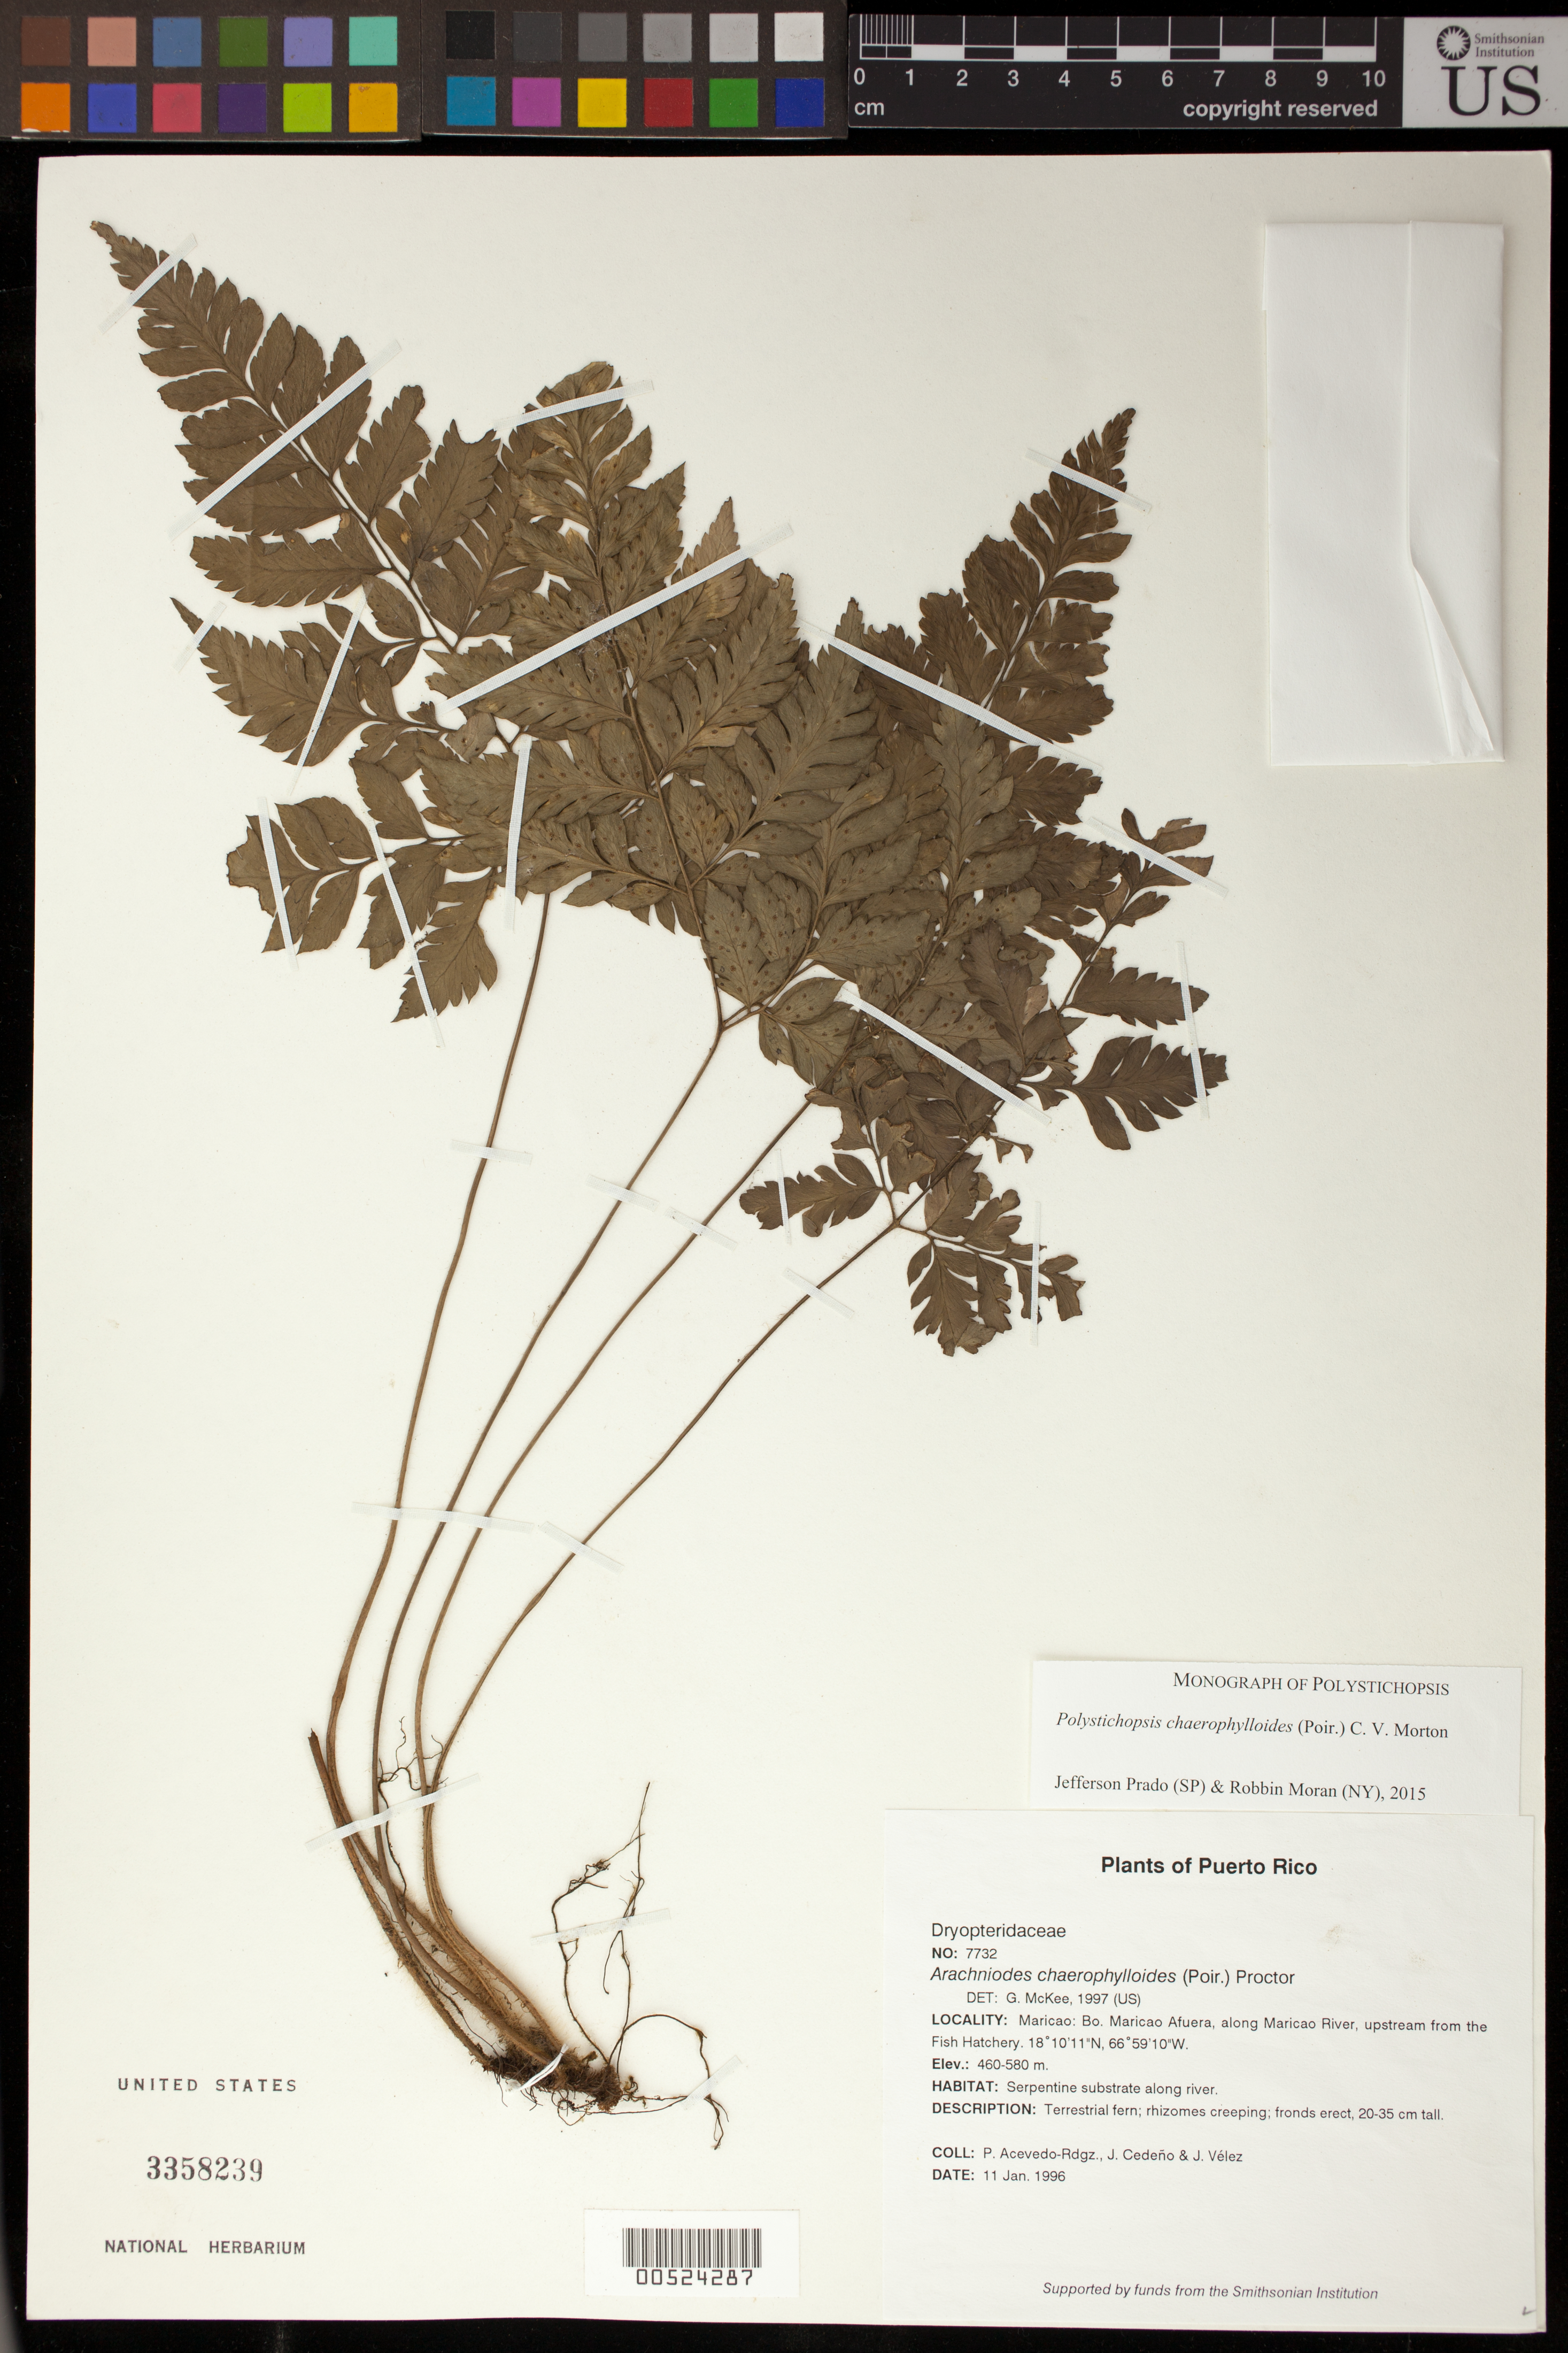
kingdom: Plantae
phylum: Tracheophyta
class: Polypodiopsida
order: Polypodiales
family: Dryopteridaceae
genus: Polystichopsis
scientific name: Polystichopsis chaerophylloides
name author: (Poir.) C.V. Morton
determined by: Prado, J.; Moran, R. C.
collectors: P. Acevedo-Rodr., J. A. Cedeño M. & J. Vélez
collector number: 7732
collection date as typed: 11 Jan 1996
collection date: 1996-01-11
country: Puerto Rico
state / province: Maricao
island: Puerto Rico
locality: Maricao: Bo. Maricao Afuera, along Maricao River, upstream from the Fish Hatchery.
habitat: Serpentine substrate along river.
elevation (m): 460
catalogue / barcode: US 3358239